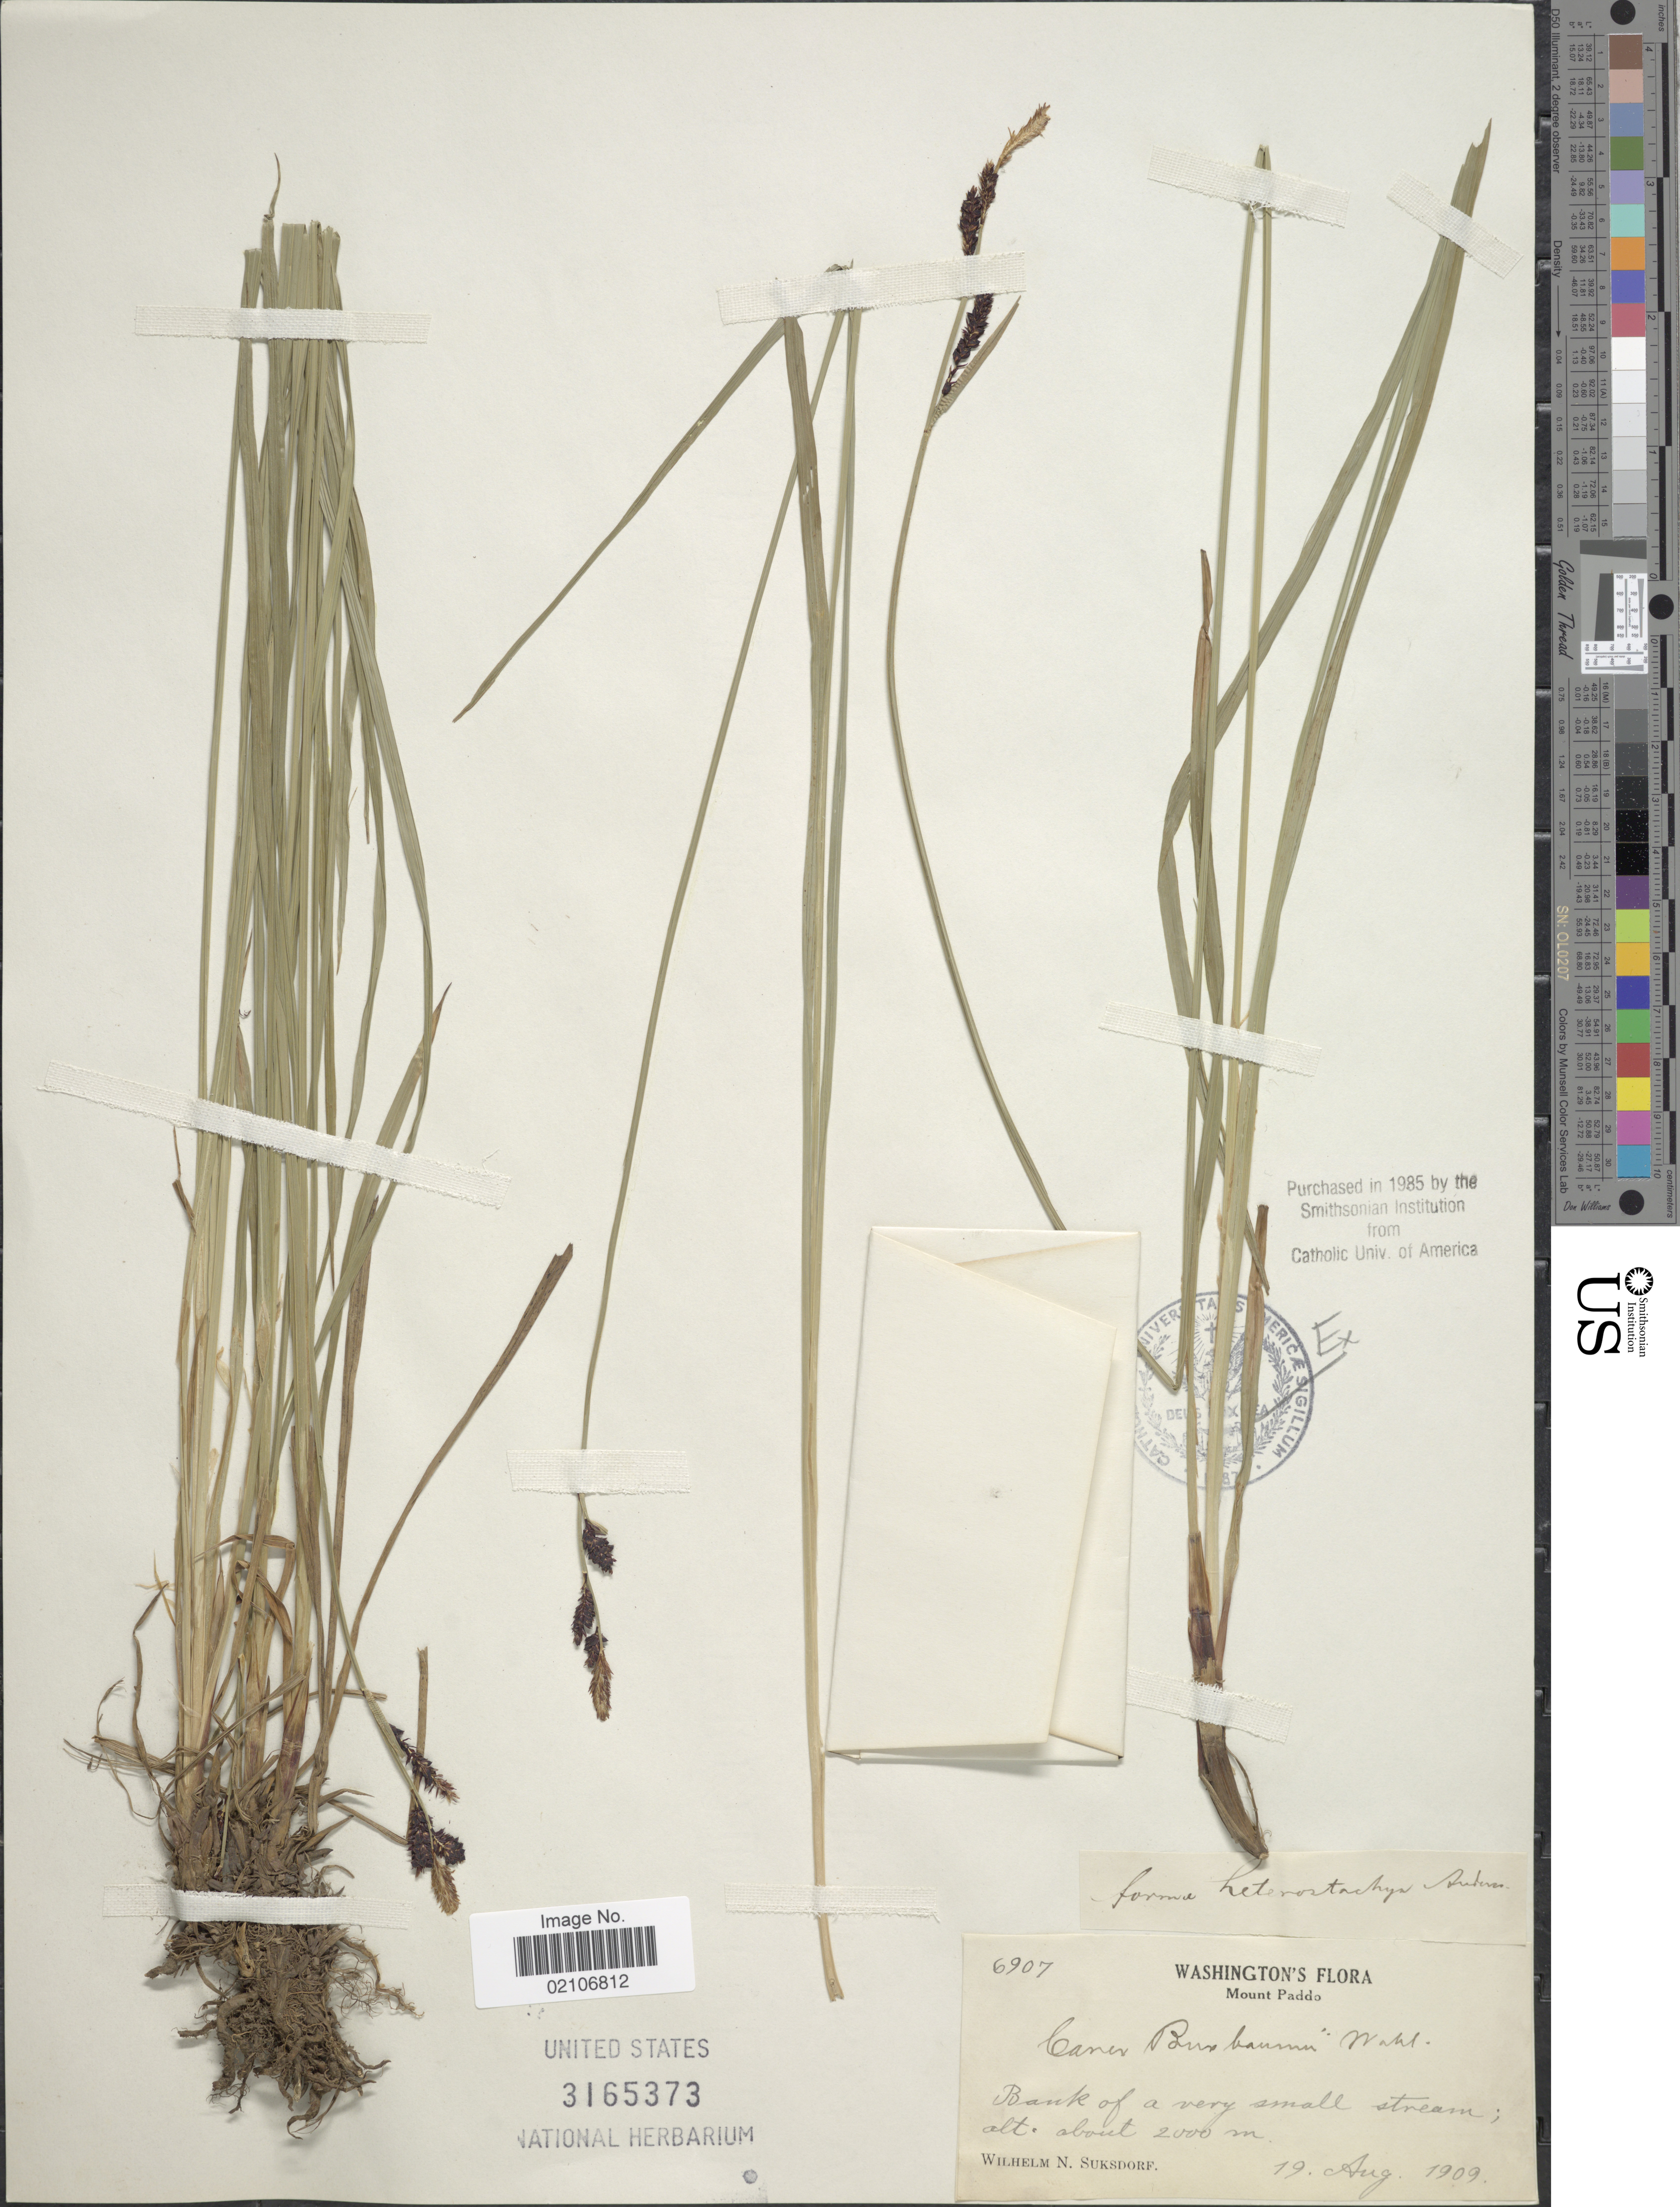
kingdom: Plantae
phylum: Tracheophyta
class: Liliopsida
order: Poales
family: Cyperaceae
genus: Carex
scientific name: Carex buxbaumii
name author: Wahlenb.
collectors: W. N. Suksdorf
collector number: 6907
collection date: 1909-08-19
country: United States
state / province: Washington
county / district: Skamania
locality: Washington, Mount Paddo, Bank of very small stream.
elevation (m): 2000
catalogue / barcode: US 3165373